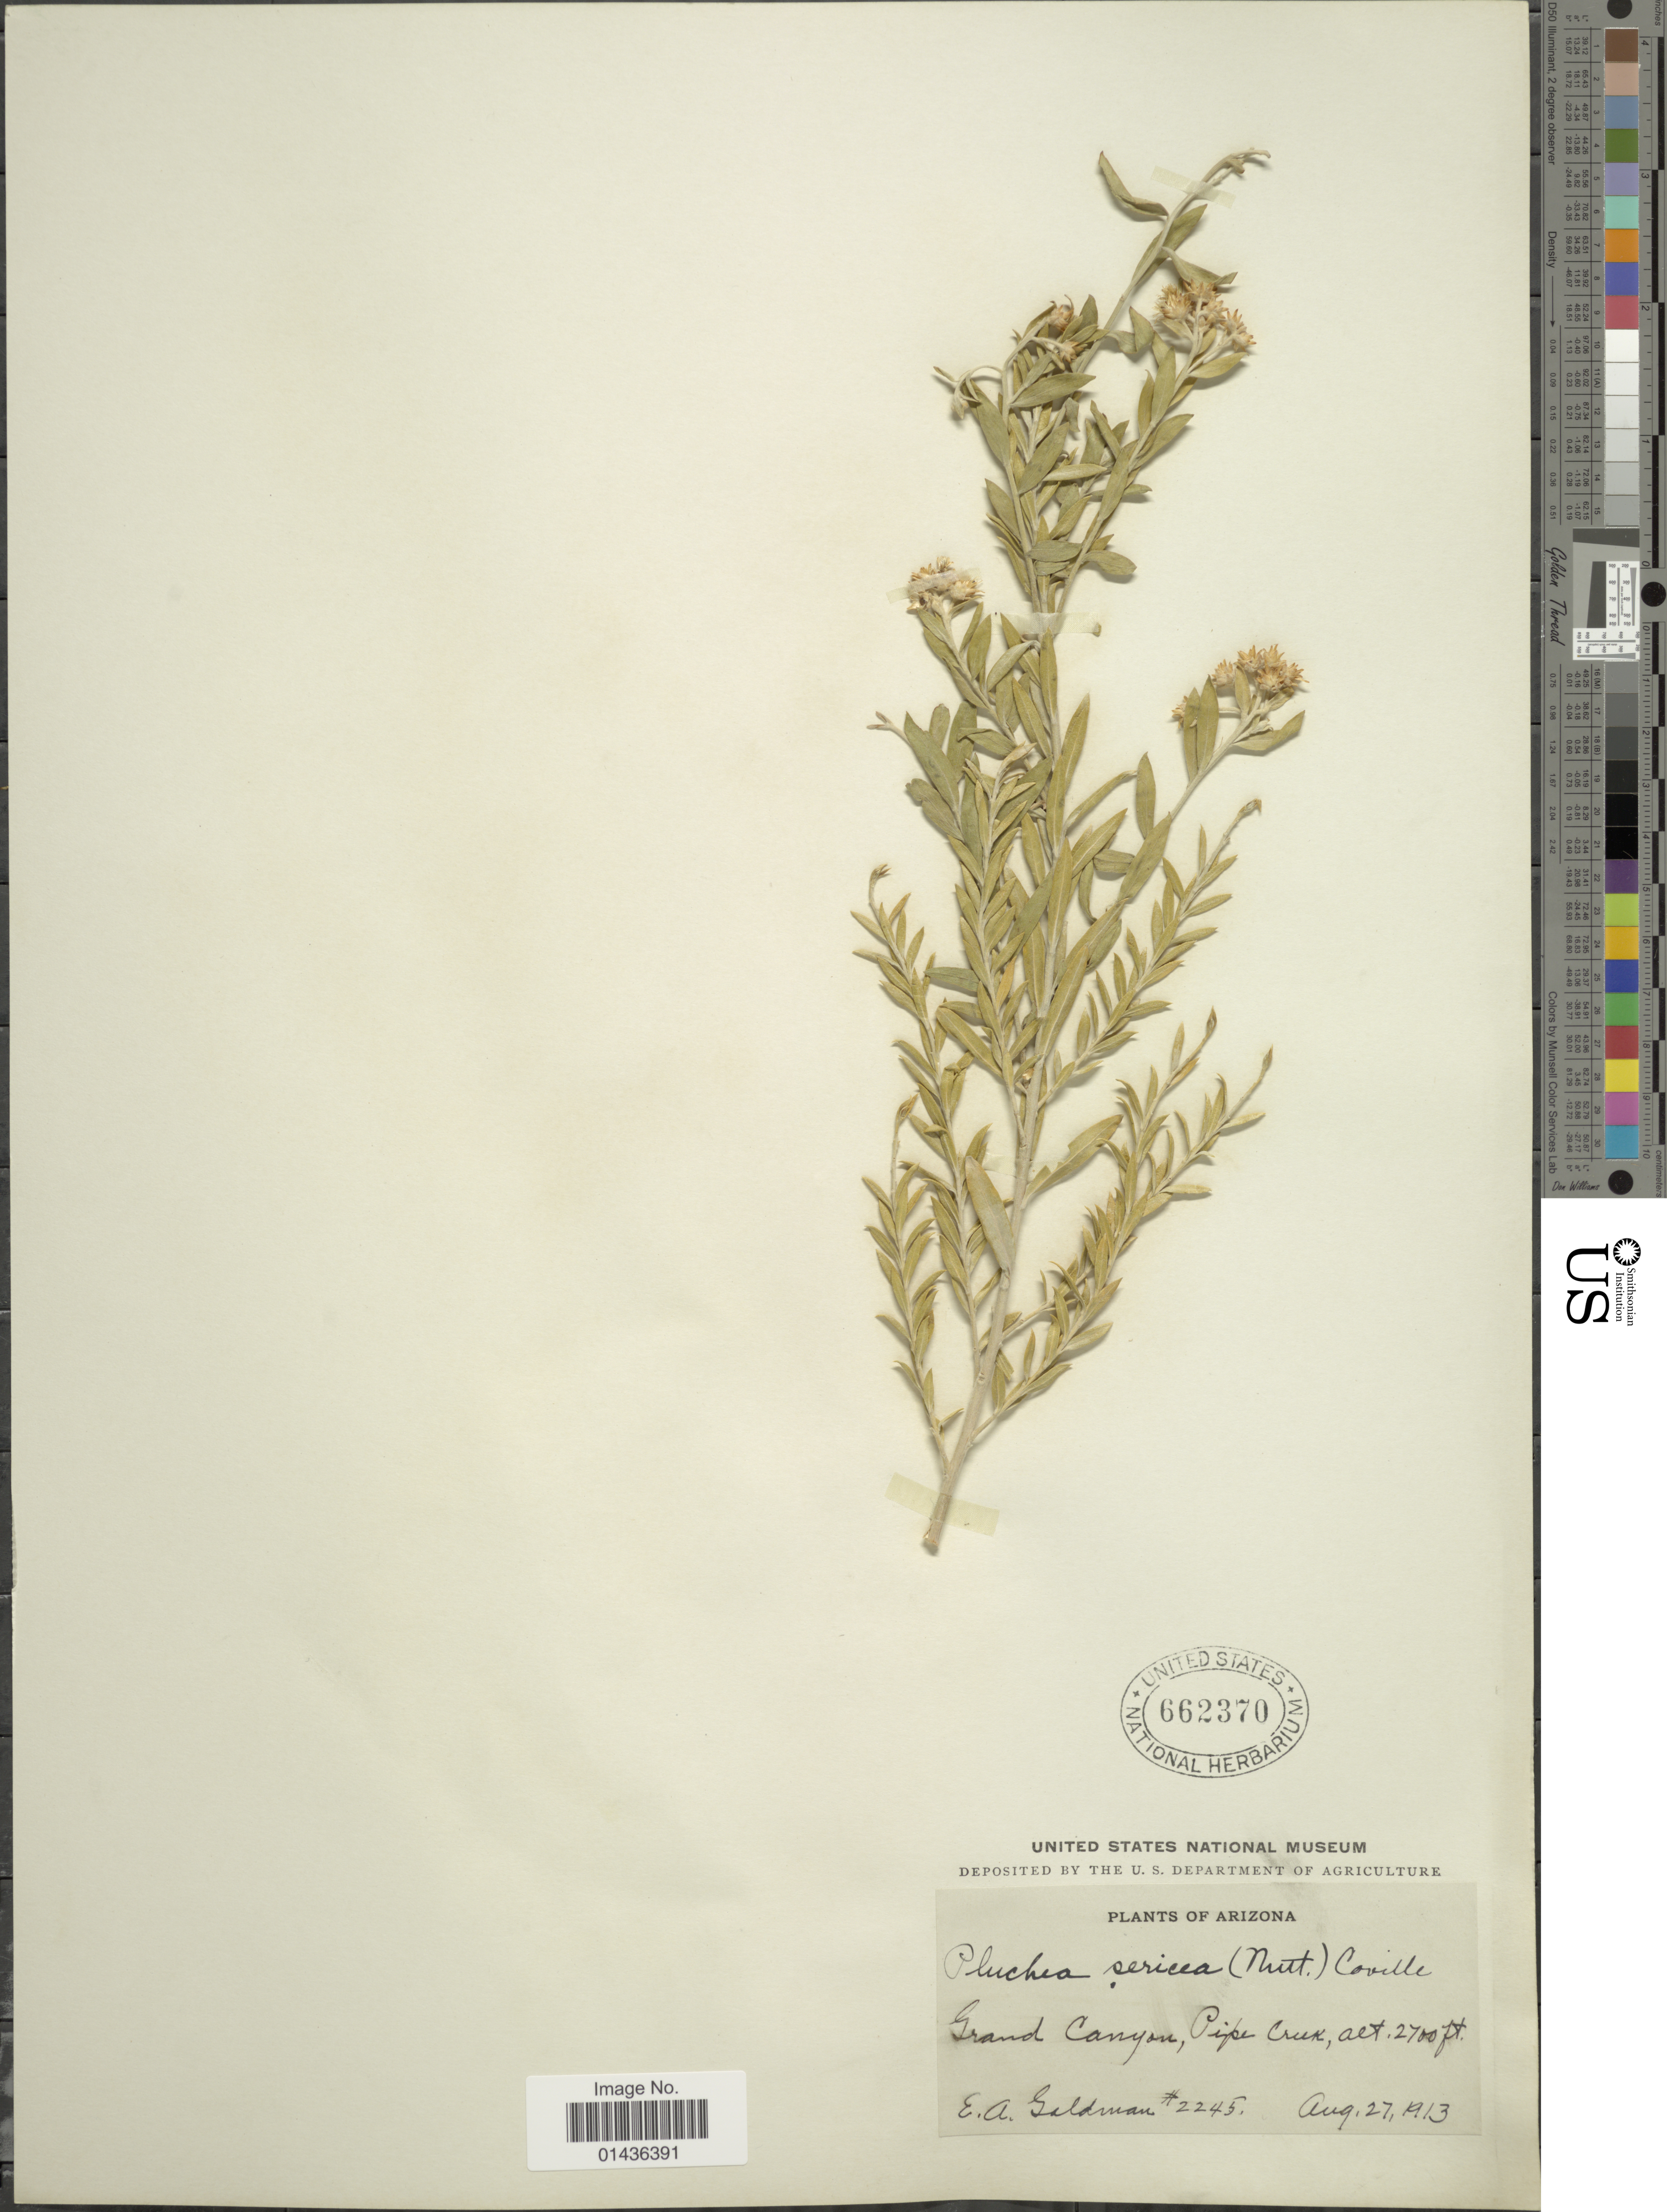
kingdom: Plantae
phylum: Tracheophyta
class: Magnoliopsida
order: Asterales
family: Asteraceae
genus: Pluchea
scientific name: Pluchea sericea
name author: (Nutt.) Coville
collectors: E. A. Goldman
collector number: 2245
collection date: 1913-08-27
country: United States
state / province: Arizona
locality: Grand Canyon, Pipe Creek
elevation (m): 823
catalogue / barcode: US 662370